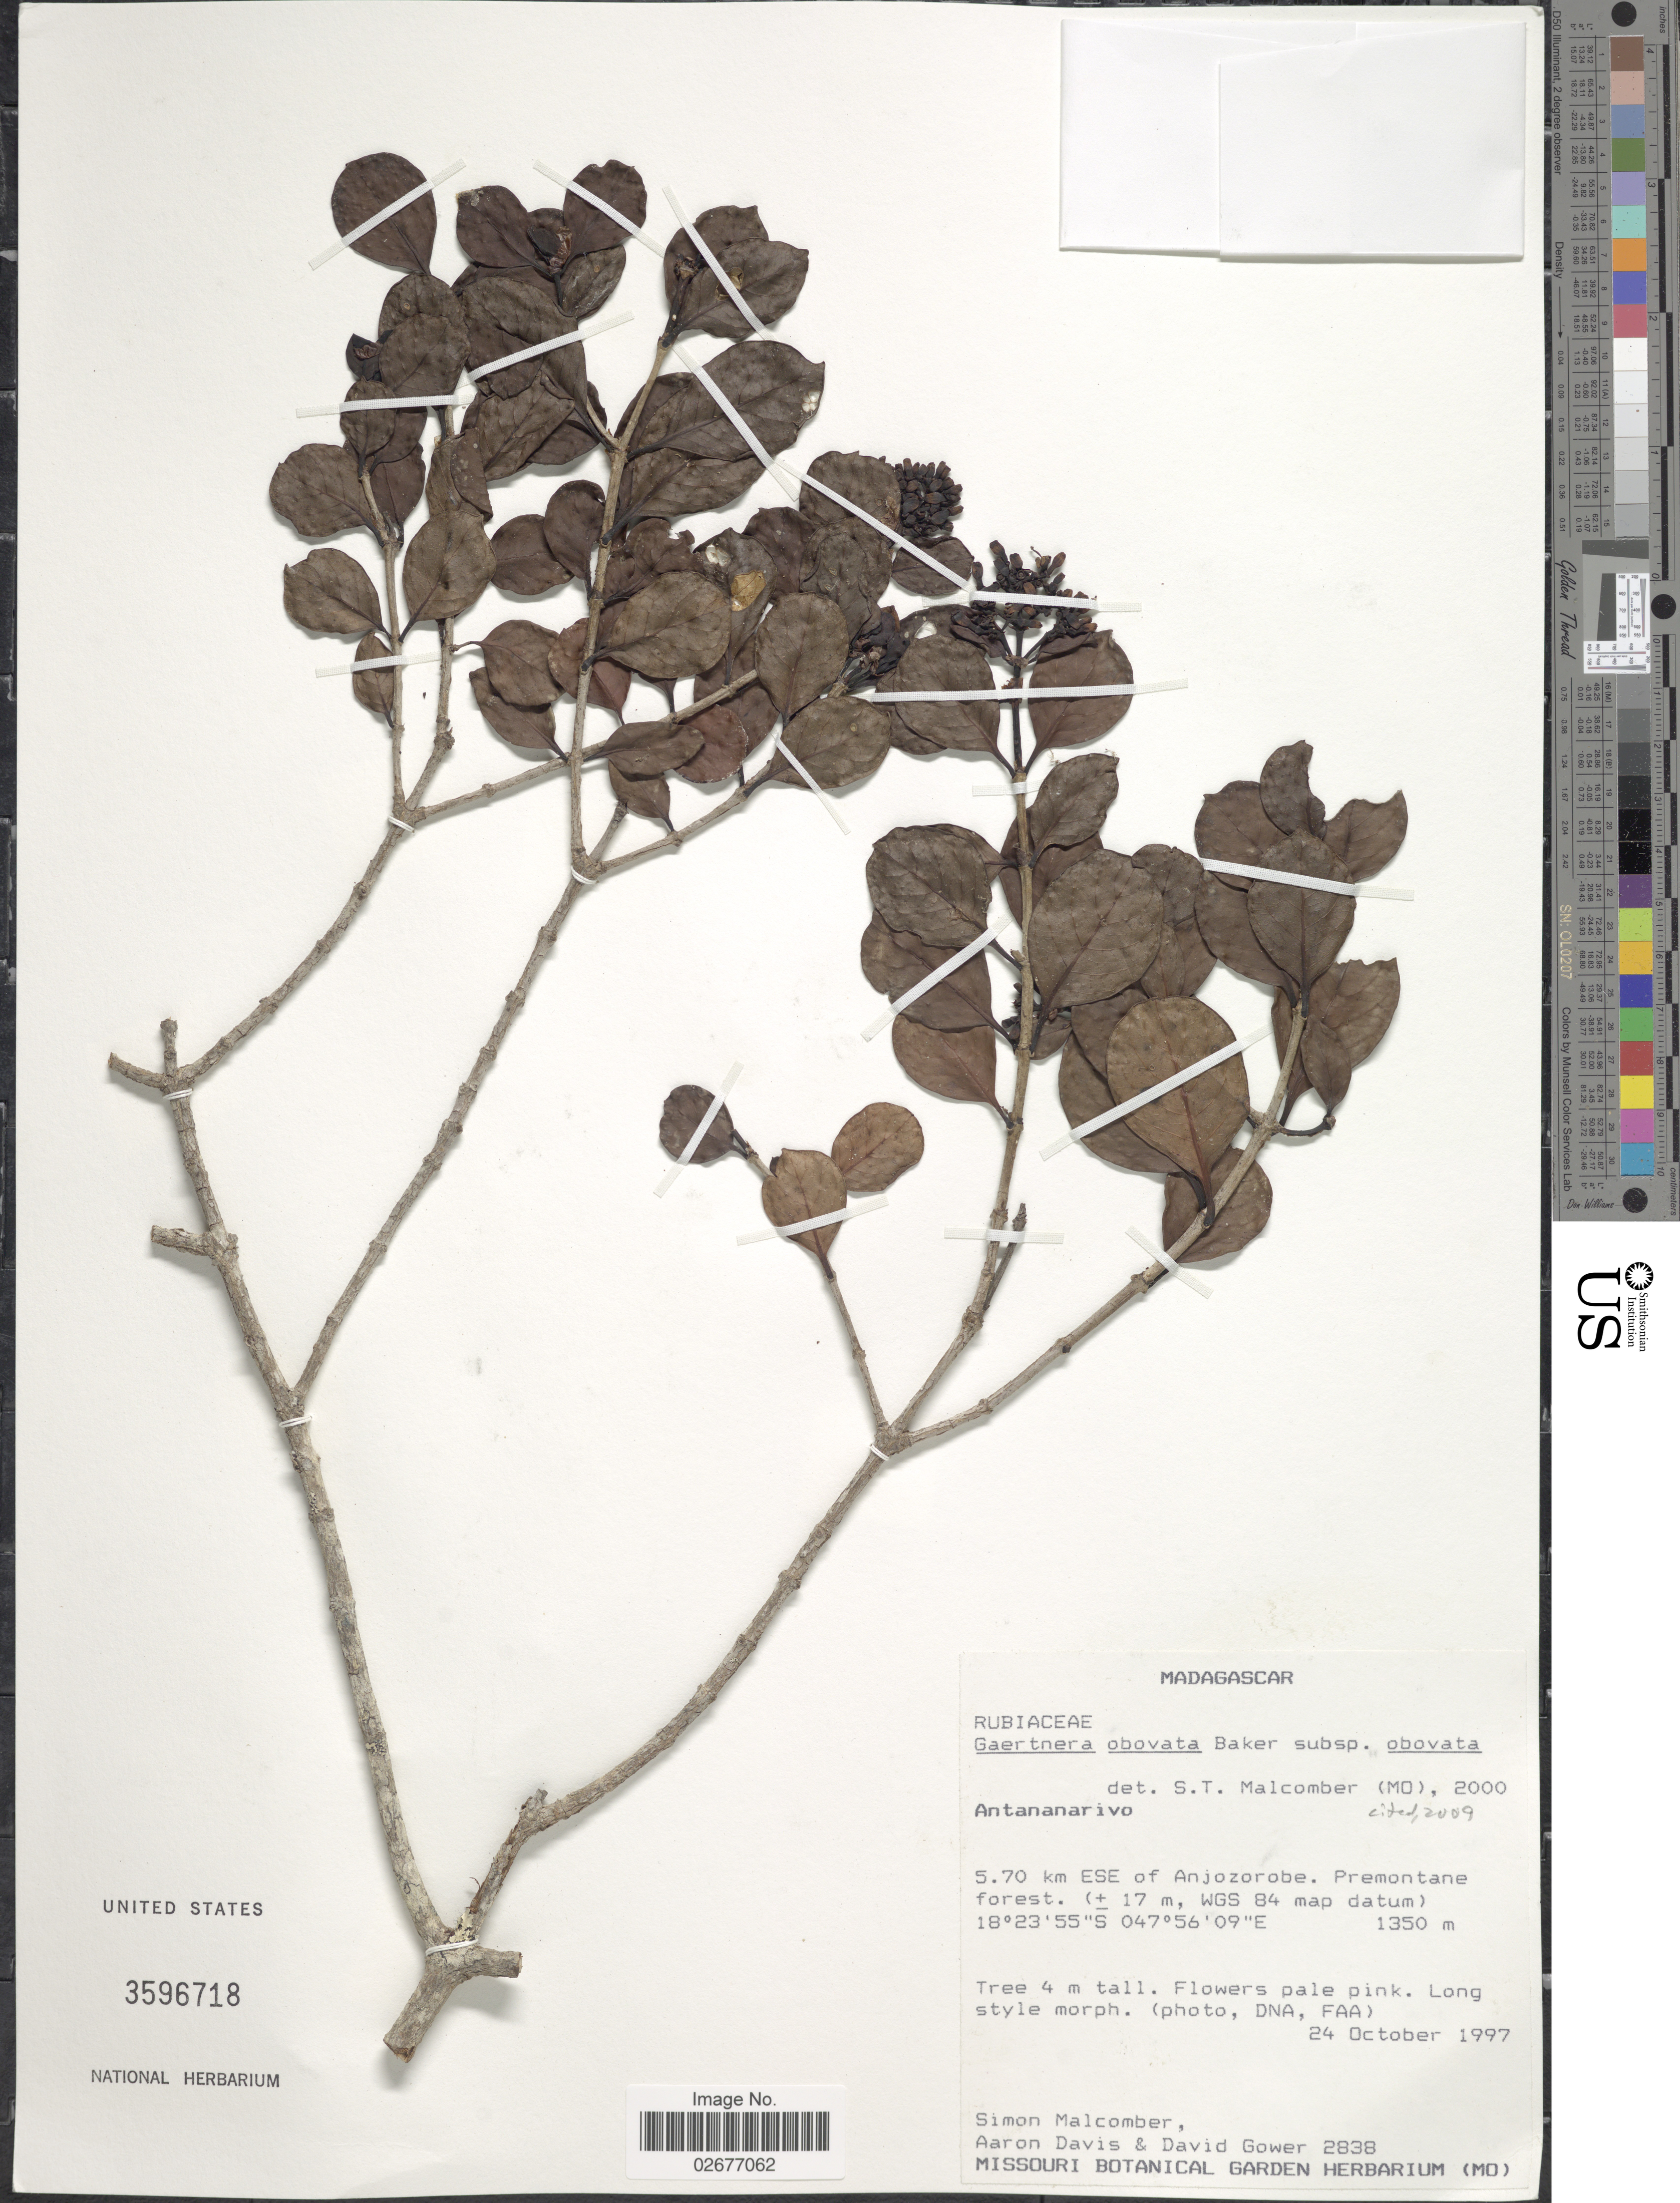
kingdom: Plantae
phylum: Tracheophyta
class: Magnoliopsida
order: Gentianales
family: Rubiaceae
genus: Gaertnera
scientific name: Gaertnera obovata var. obovata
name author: Baker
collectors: S. T. Malcomber, A. P. Davis & D. Gower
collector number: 2838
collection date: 1997-10-24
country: Madagascar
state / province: Analamanga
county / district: Anjozorobe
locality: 5.70 km ESE of Anjozorobe, Premontane forest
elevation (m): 1350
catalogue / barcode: US 3596718